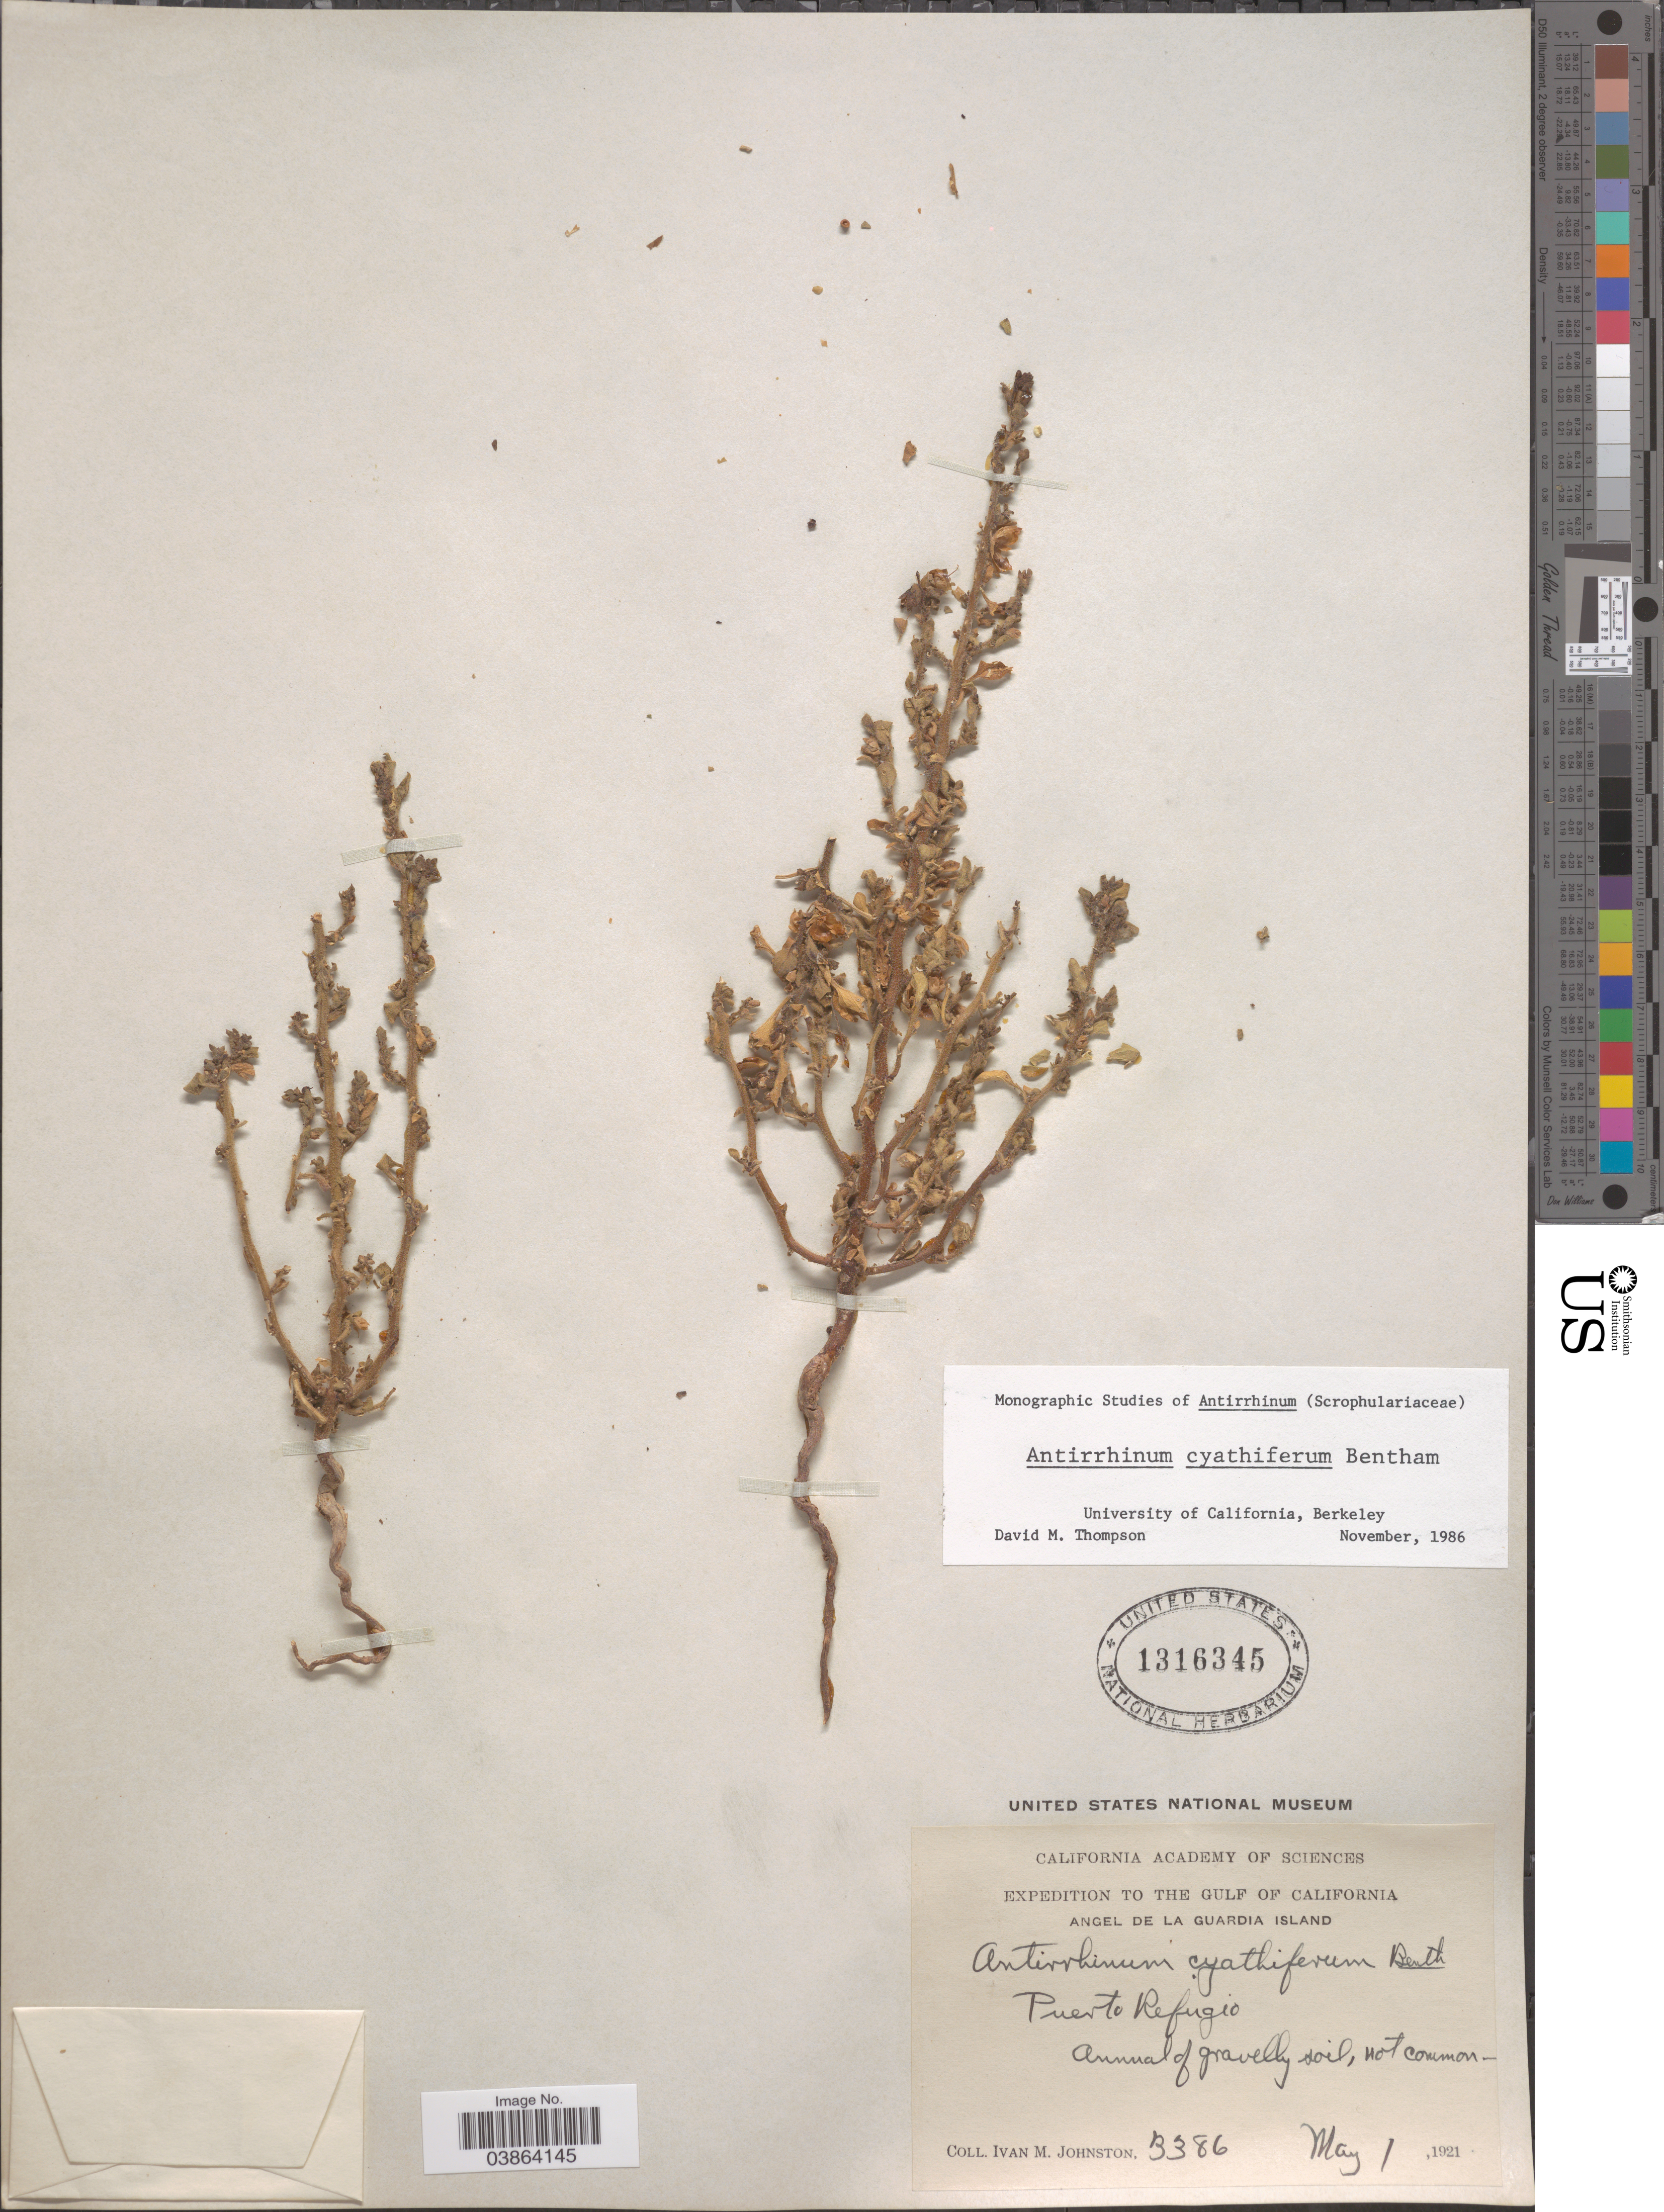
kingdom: Plantae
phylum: Tracheophyta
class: Magnoliopsida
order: Lamiales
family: Plantaginaceae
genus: Pseudorontium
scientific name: Pseudorontium cyathiferum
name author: (Benth.) Rothm.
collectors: I.M. Johnston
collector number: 3386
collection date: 1921-05-01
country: United States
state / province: California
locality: The Gulf of California. Angel de La Guardia Island. Puerto Refugio.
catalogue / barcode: US 1316345